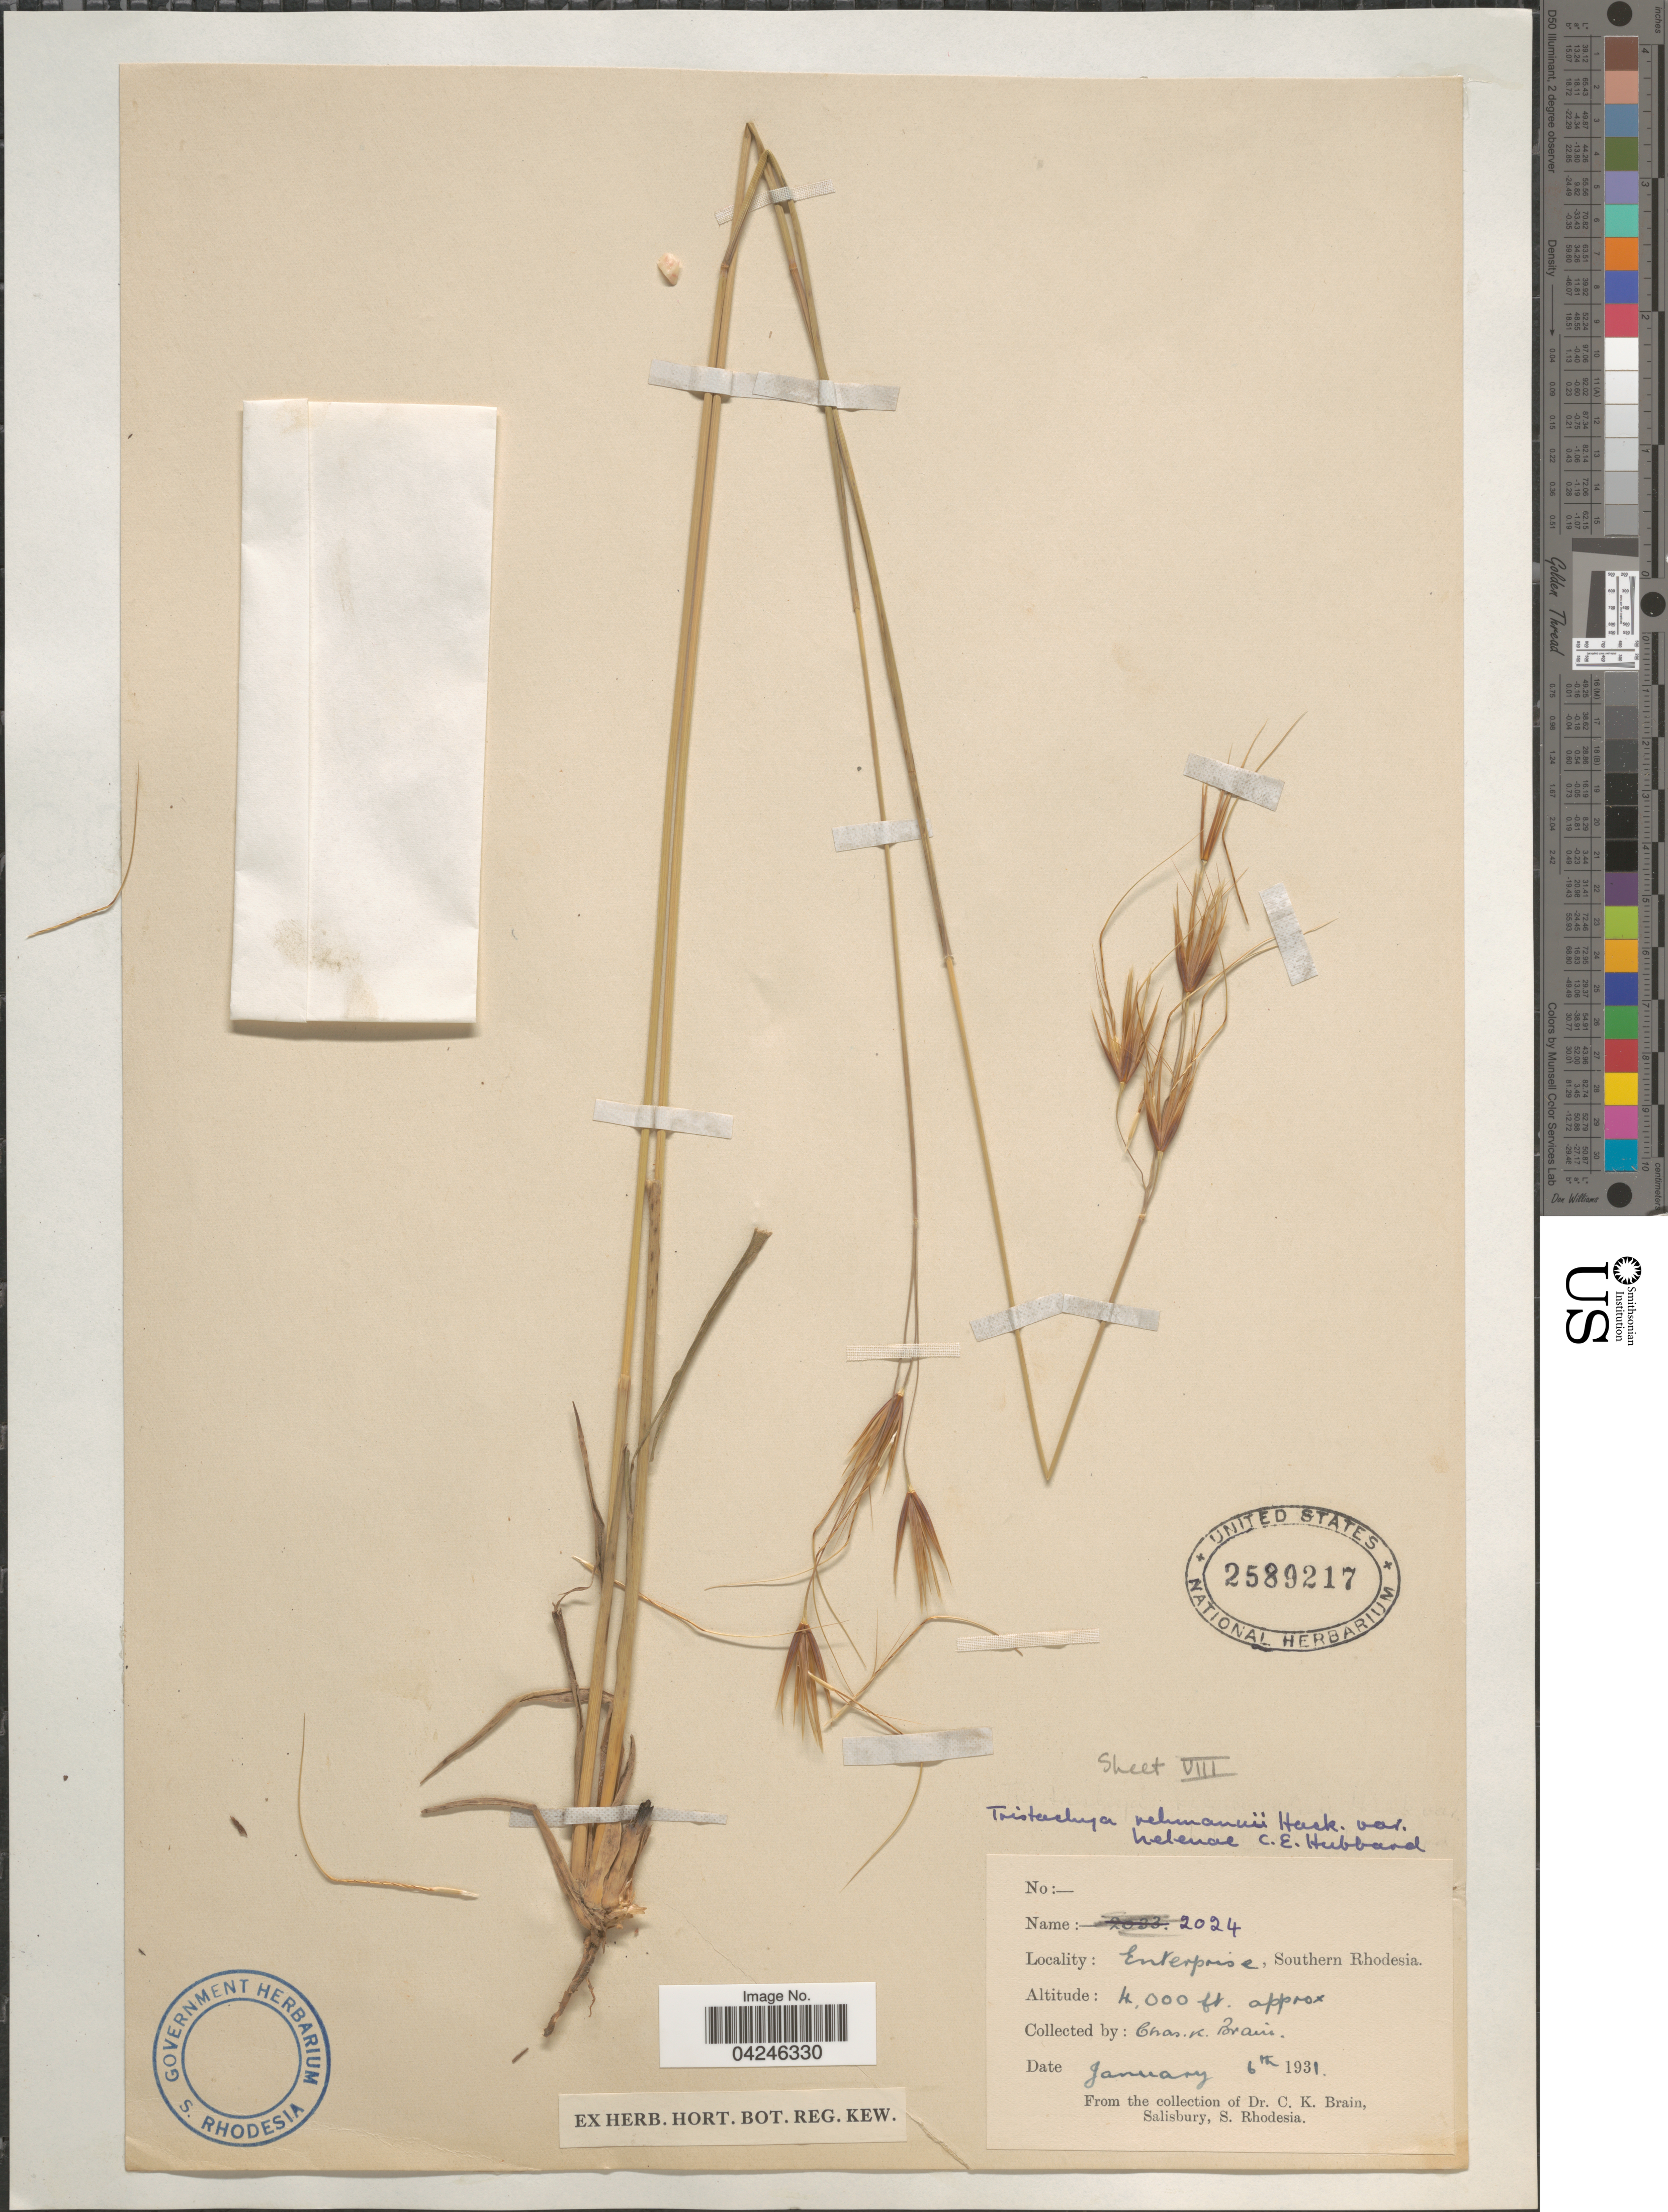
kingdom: Plantae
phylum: Tracheophyta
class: Liliopsida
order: Poales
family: Poaceae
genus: Tristachya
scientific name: Tristachya rehmannii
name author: Hack. in Schinz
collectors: C. Brain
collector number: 2024?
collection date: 1931-01-06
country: Zimbabwe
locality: Enterprise, Southern Rhodesia.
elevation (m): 1219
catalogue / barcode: US 2589217